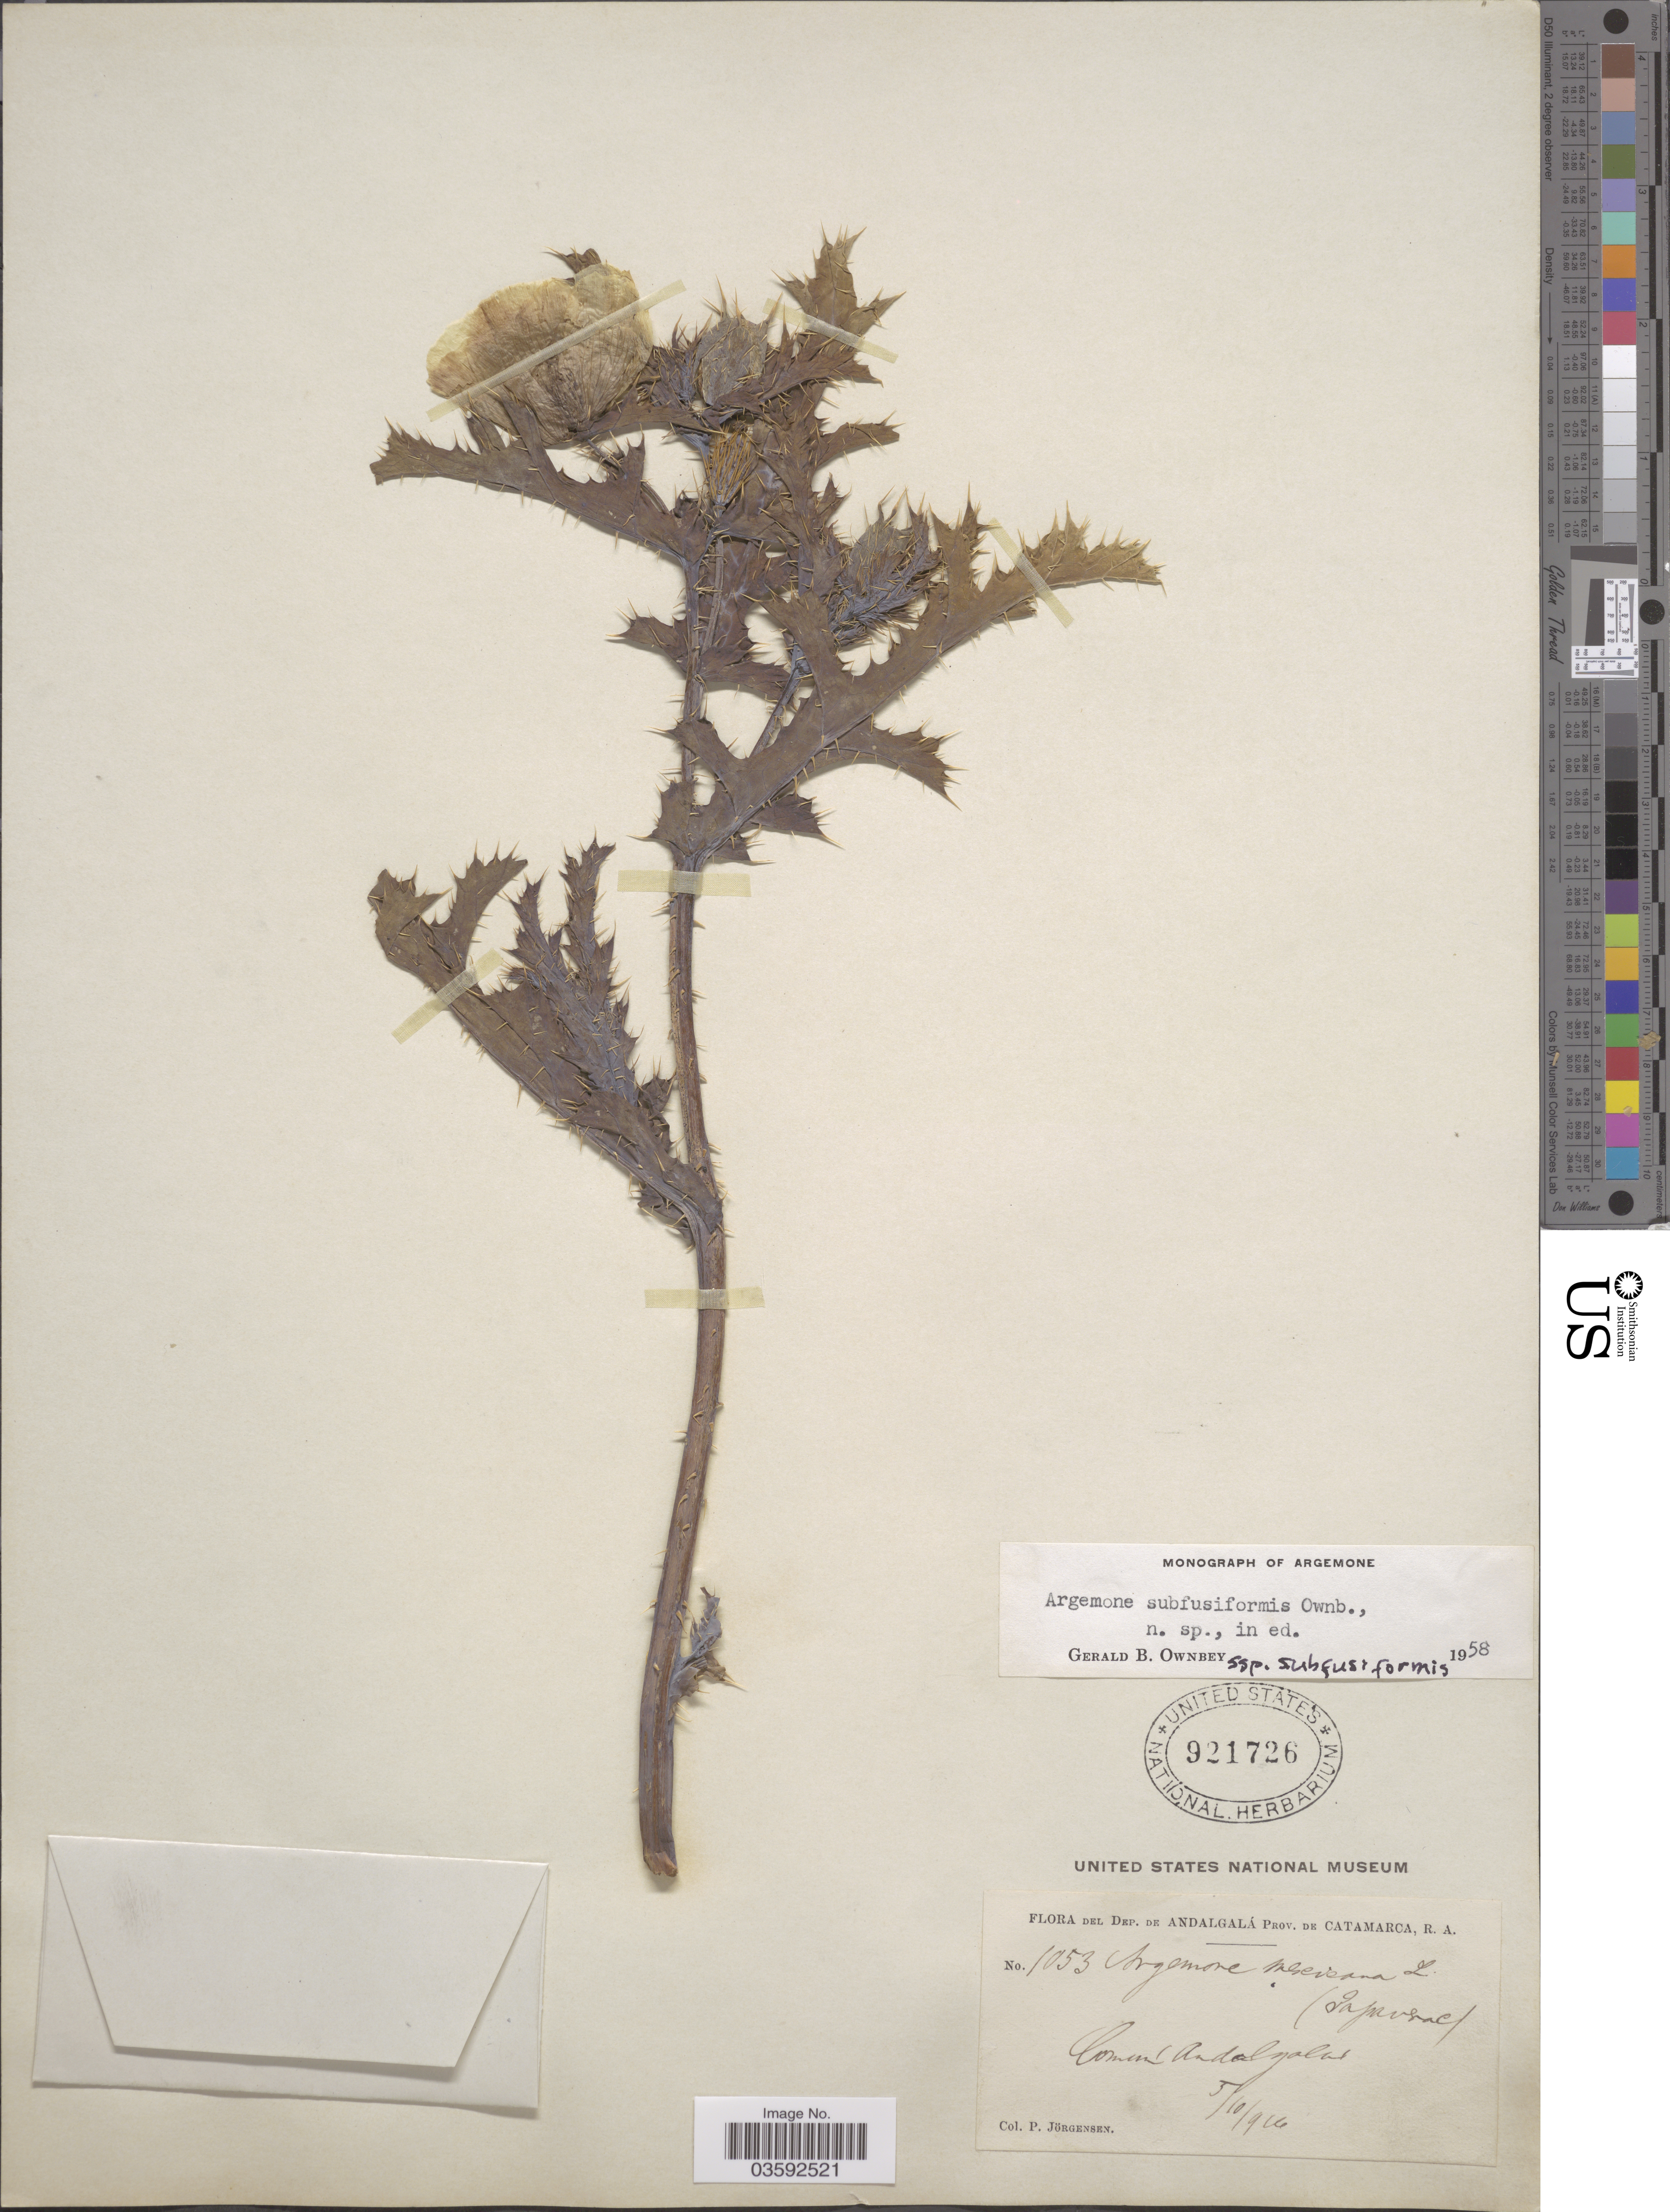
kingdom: Plantae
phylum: Tracheophyta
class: Magnoliopsida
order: Ranunculales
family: Papaveraceae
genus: Argemone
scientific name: Argemone subfusiformis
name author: G.B. Ownbey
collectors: P. Jörgensen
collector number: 1053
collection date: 1916-10-05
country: Argentina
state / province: Catamarca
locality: Dep. de Andalgalá. Común Andalgala.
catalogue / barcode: US 921726